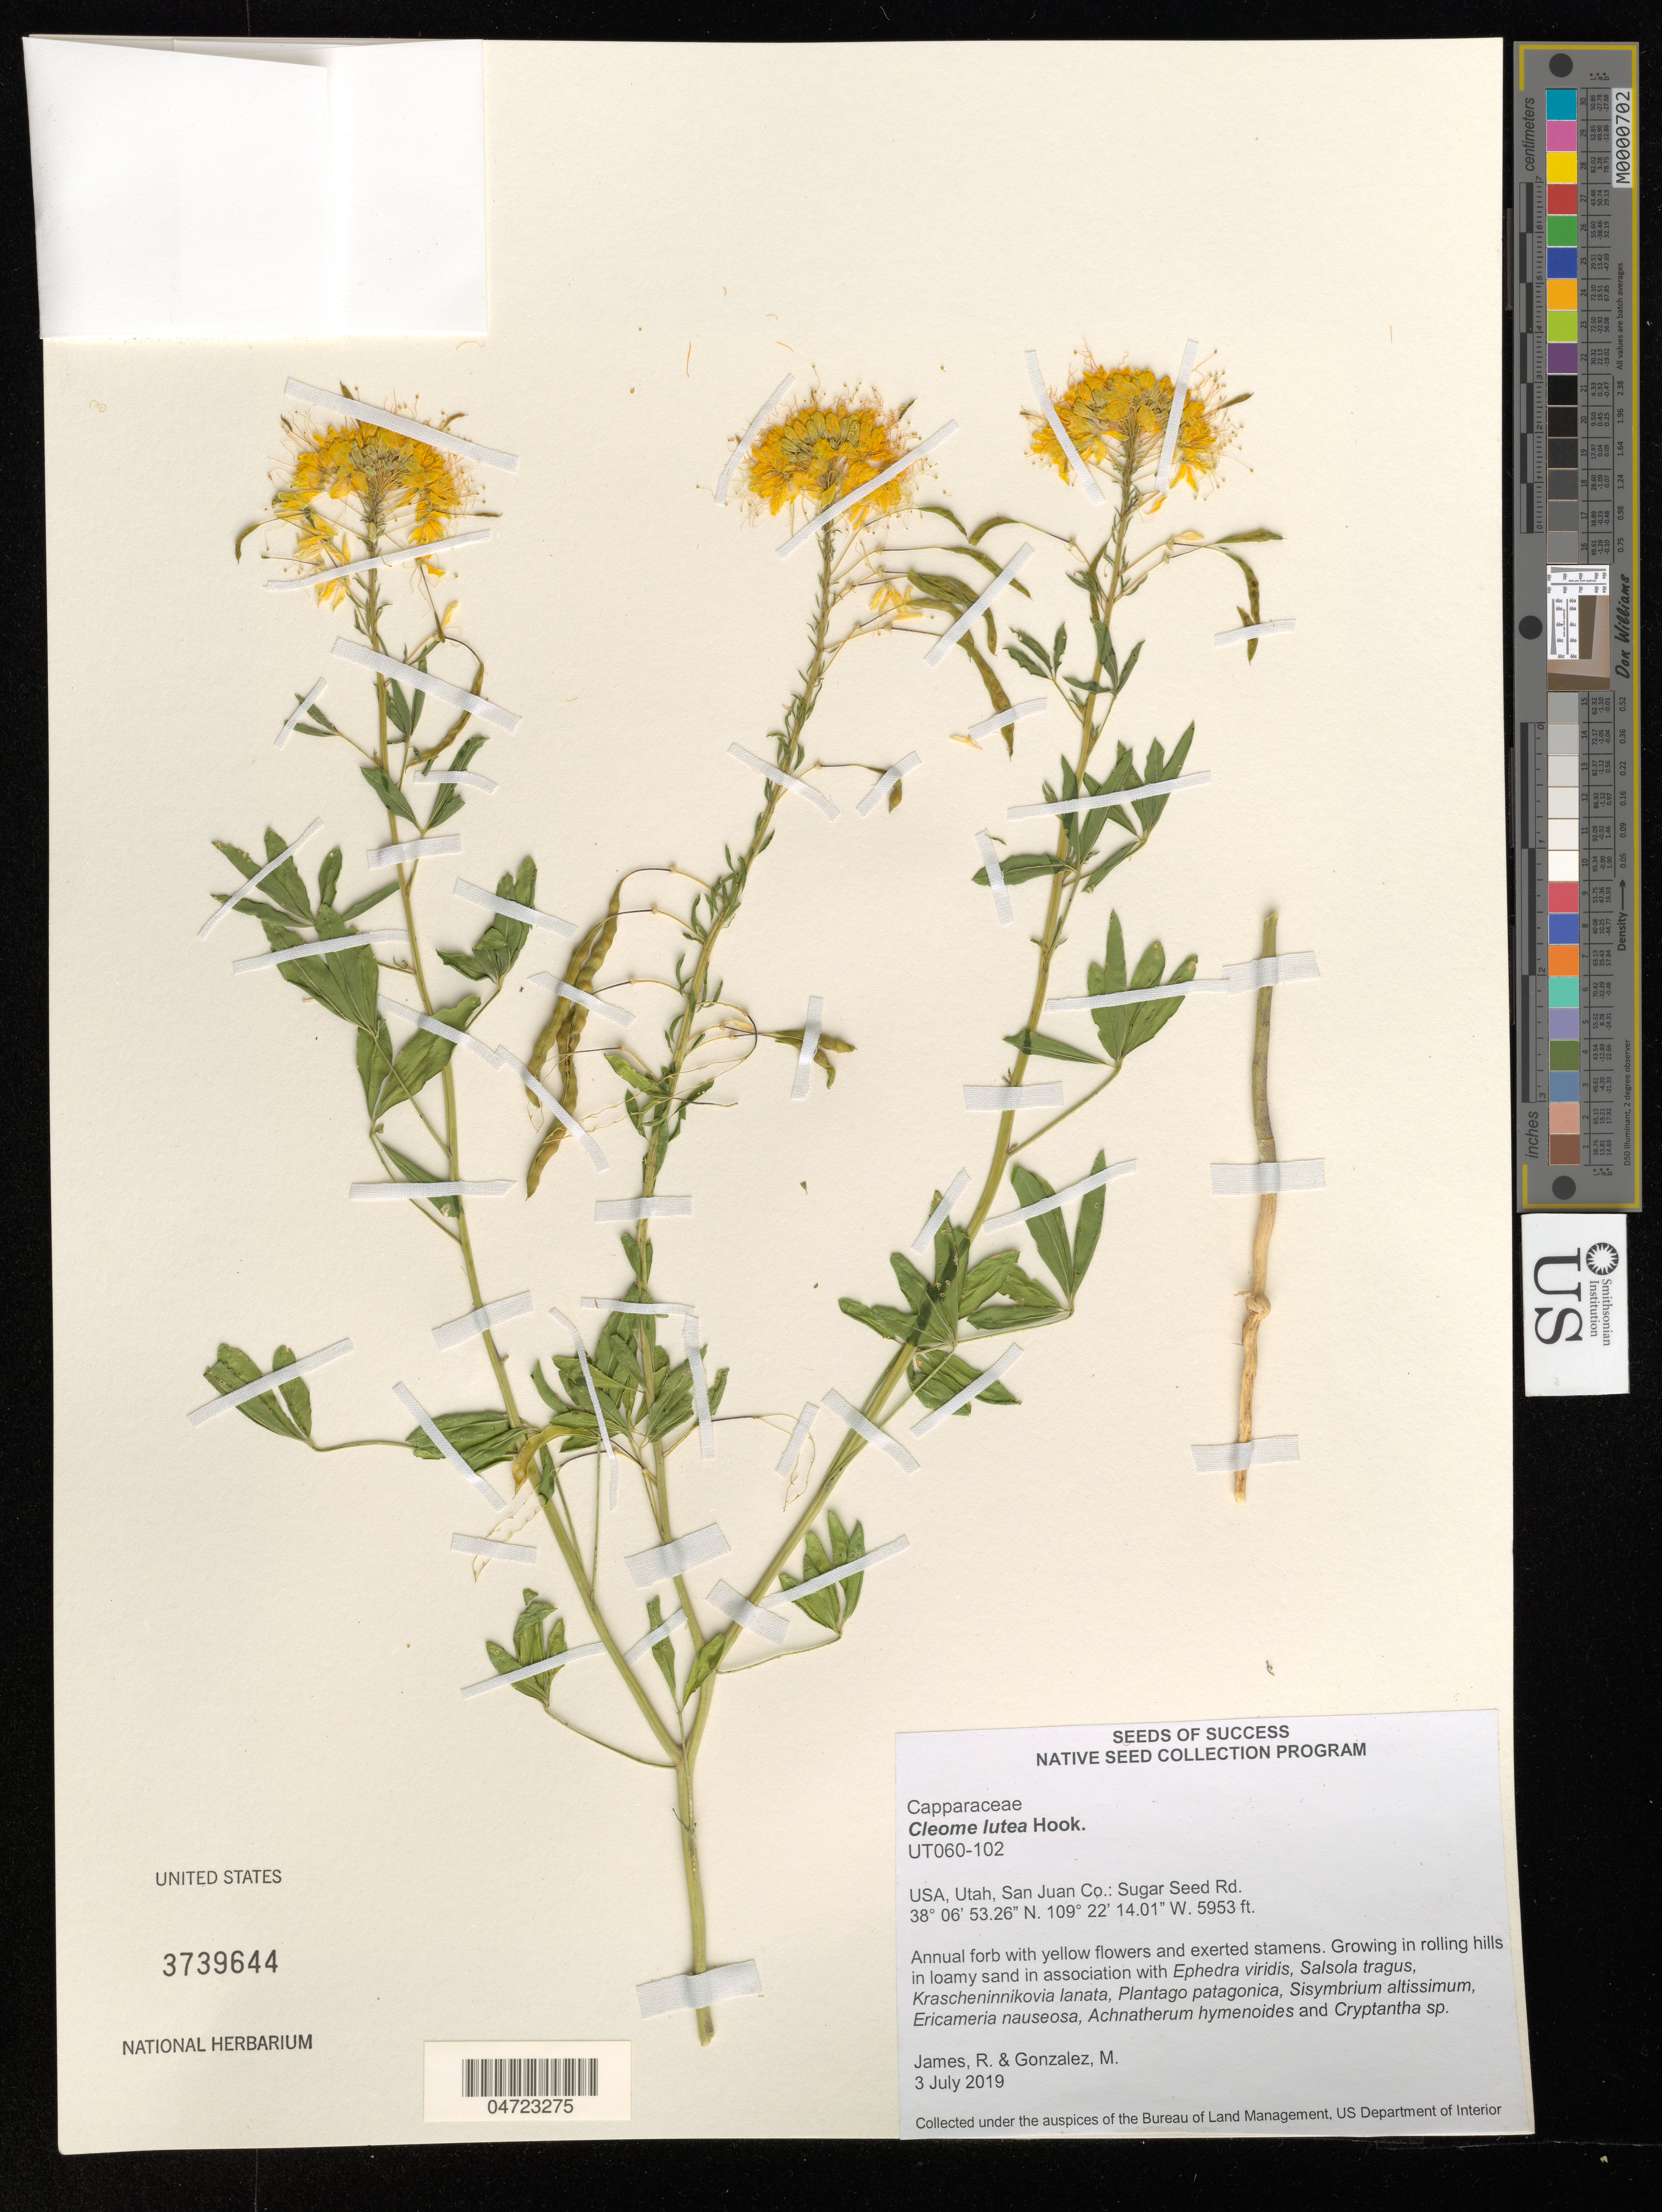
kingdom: Plantae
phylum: Tracheophyta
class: Magnoliopsida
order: Brassicales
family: Cleomaceae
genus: Cleomella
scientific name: Cleomella lutea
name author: (Hook.) Roalson & J.C. Hall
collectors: R. James & M. Gonzalez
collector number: UT060-102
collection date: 2019-07-03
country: United States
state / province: Utah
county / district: San Juan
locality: San Juan Co.: Sugar Seed Rd.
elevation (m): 1814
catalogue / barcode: US 3739644